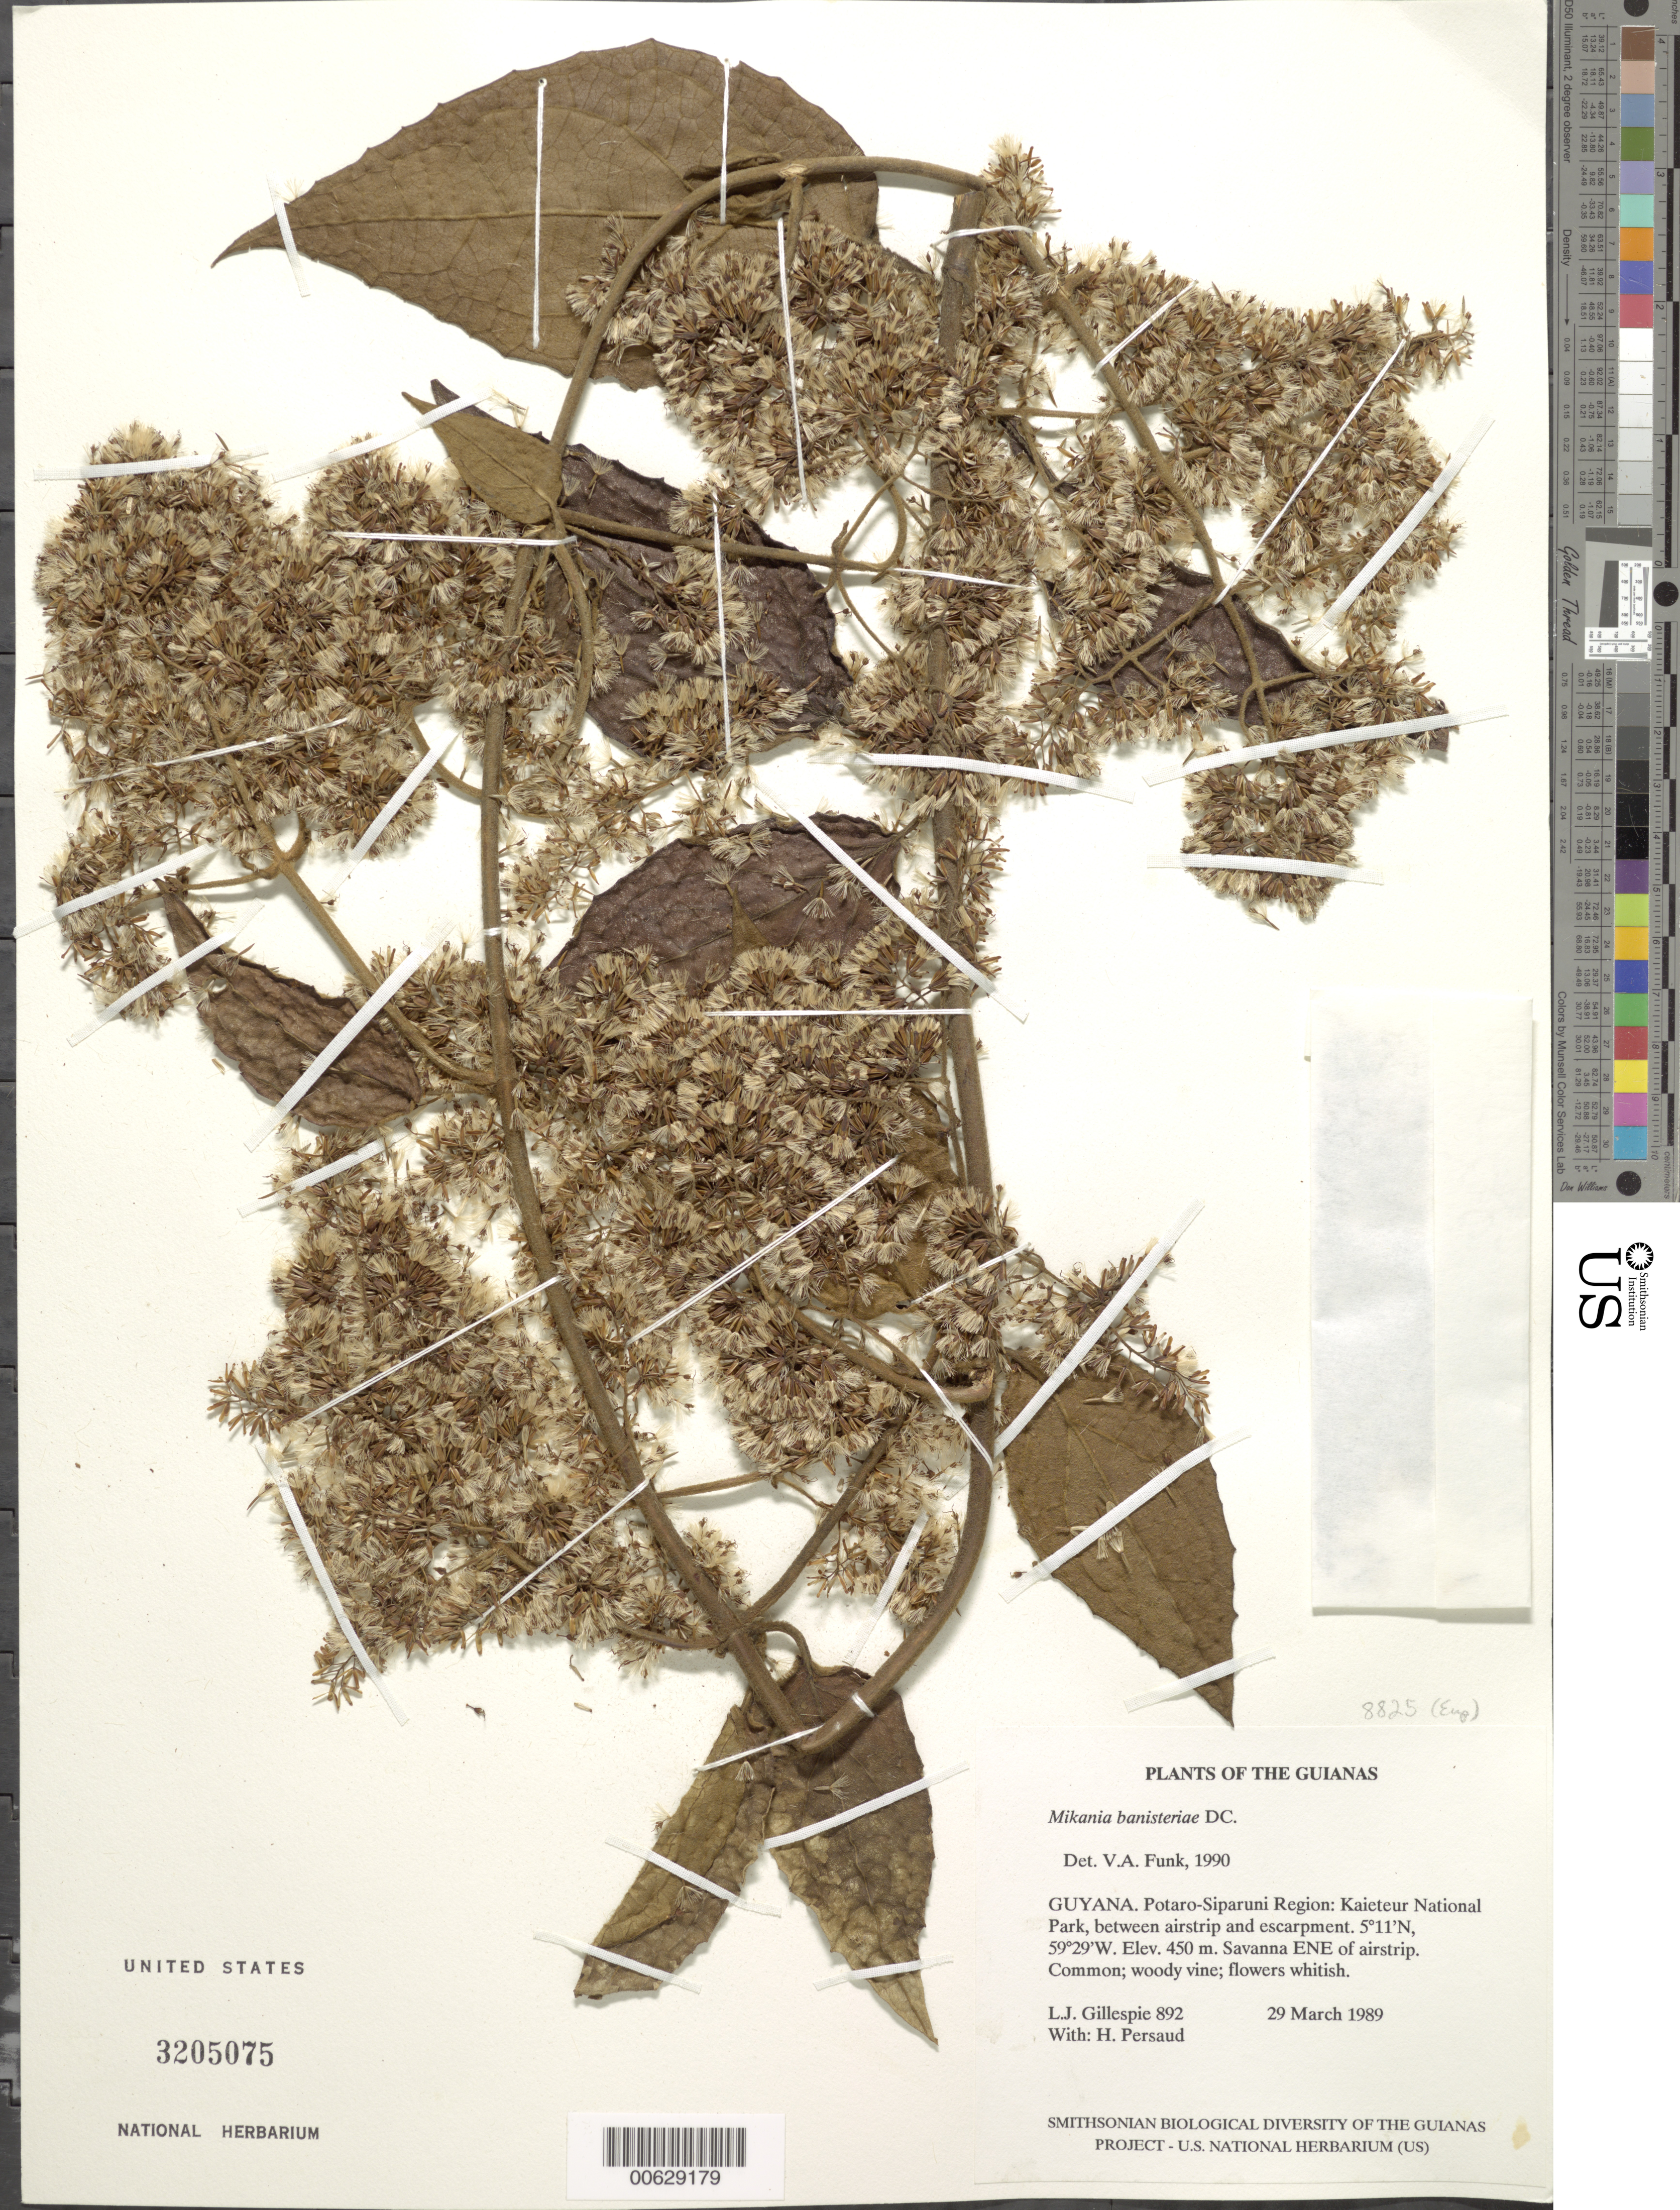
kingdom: Plantae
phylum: Tracheophyta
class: Magnoliopsida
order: Asterales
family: Asteraceae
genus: Mikania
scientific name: Mikania banisteriae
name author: DC.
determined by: Funk, Vicki A., (BOT), Smithsonian Institution - National Museum of Natural History (UNITED STATES)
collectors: L. J. Gillespie & H. Persaud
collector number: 892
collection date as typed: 29 March 1989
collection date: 1989-03-29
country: Guyana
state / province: Potaro-Siparuni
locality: Kaieteur National Park, between airstrip and escarpment. ENE of airstrip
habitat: Savanna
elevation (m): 450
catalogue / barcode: US 3205075